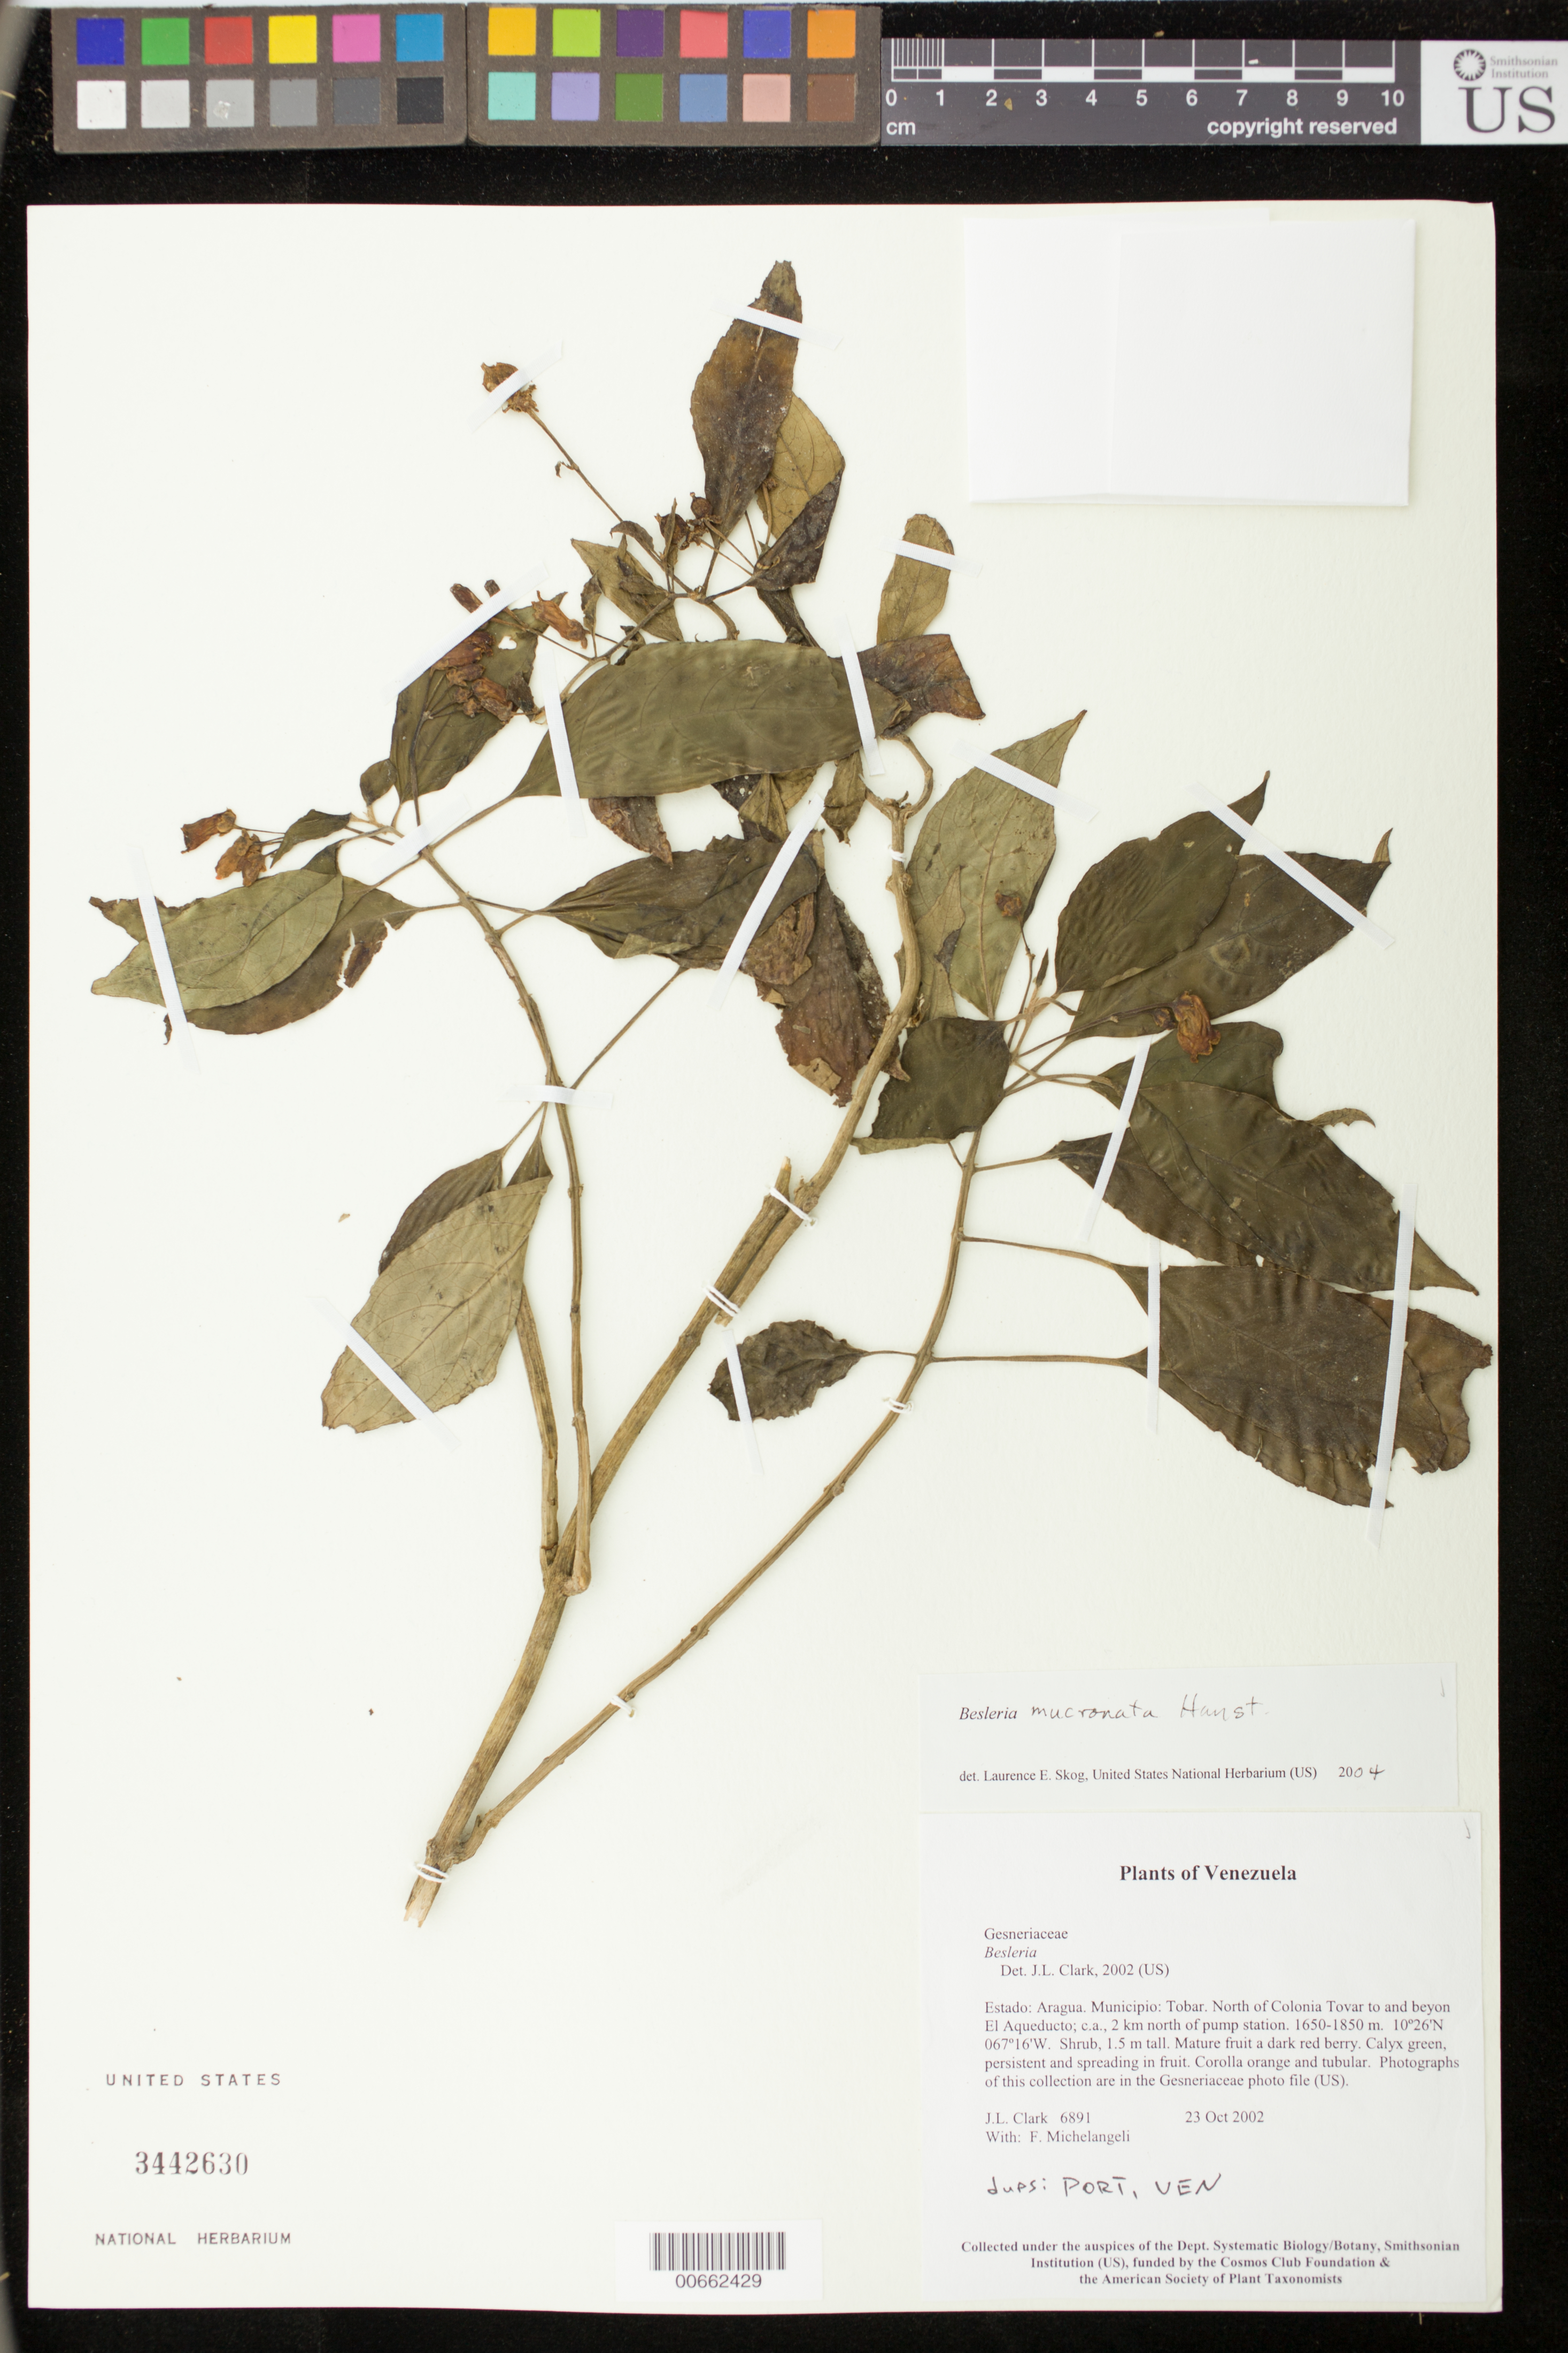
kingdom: Plantae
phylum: Tracheophyta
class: Magnoliopsida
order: Lamiales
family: Gesneriaceae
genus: Besleria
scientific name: Besleria mucronata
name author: Hanst.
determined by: Skog, Laurence E.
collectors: J. L. Clark & F. A. Michelangeli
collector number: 6891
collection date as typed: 23 Oct 2002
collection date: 2002-10-23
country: Venezuela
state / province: Aragua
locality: Tobar: North of Colonia Tovar to and beyon El Aqueducto; c.a., 2 km north of pump station.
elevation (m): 1650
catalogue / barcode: US 3442630